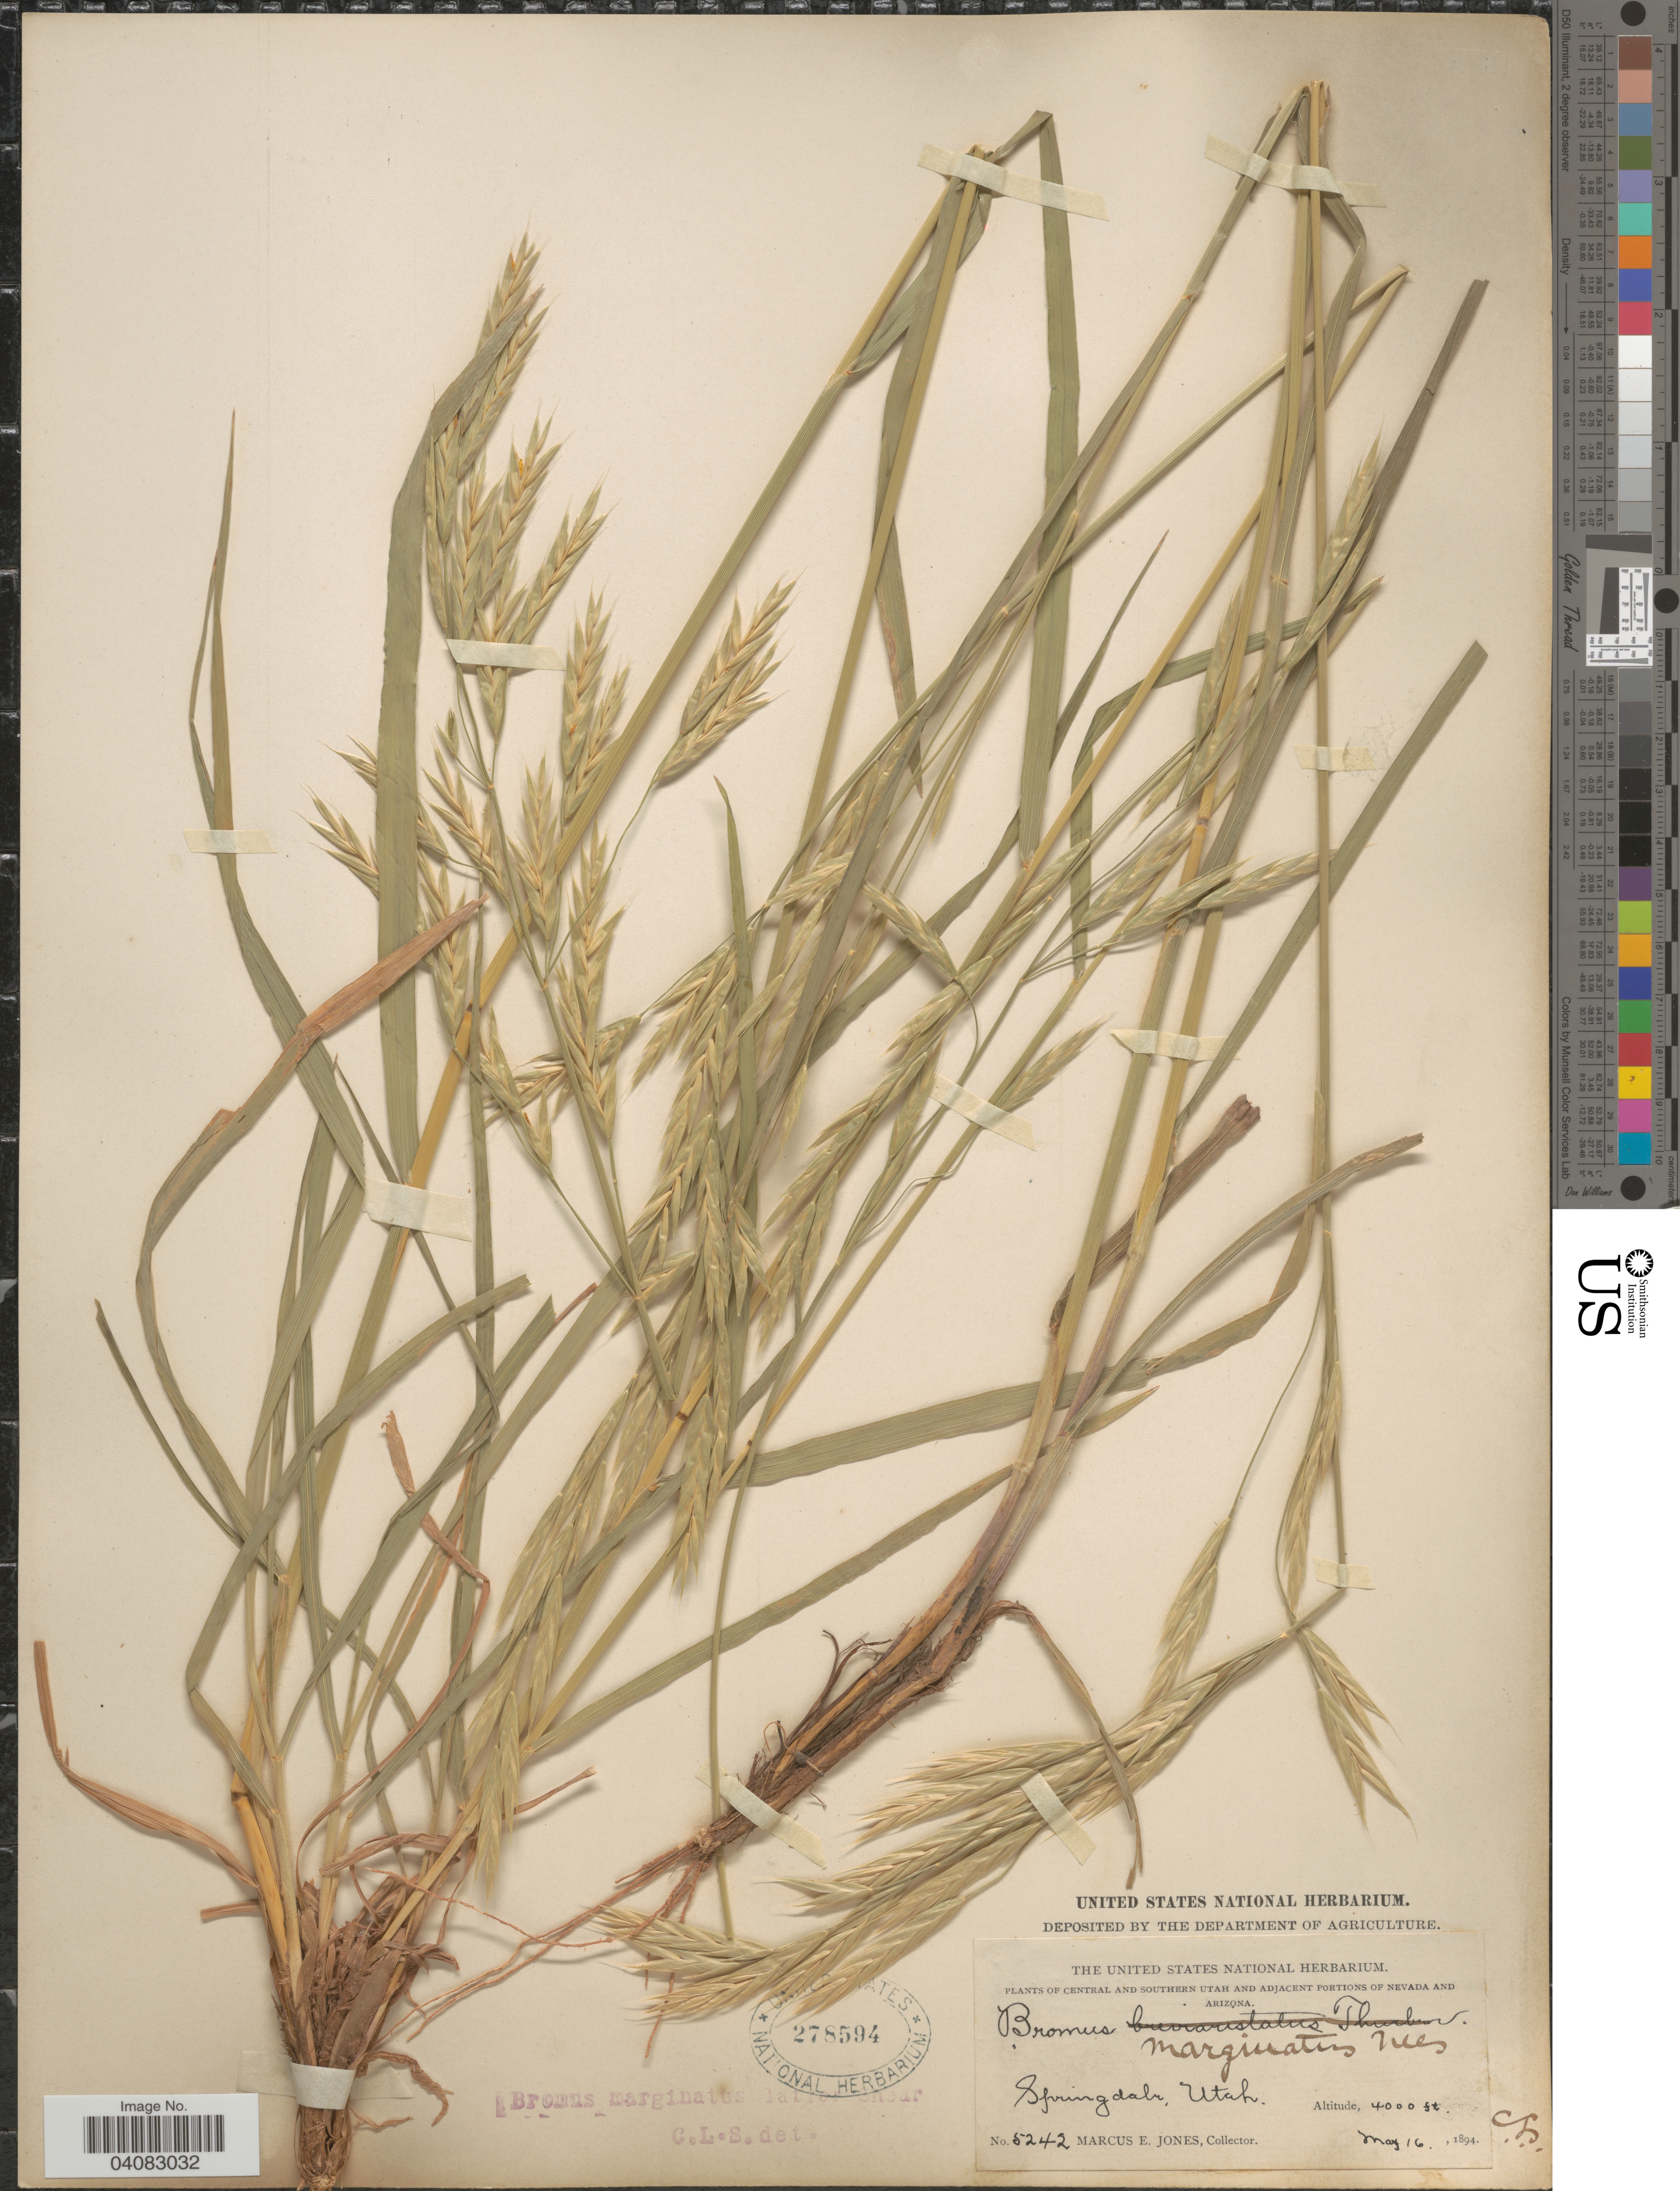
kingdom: Plantae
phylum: Tracheophyta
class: Liliopsida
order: Poales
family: Poaceae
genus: Bromus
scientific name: Bromus marginatus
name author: Nees ex Steud.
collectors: M. E. Jones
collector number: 5242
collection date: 1894-05-16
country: United States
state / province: Utah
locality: Central and Southern Utah. Springdale.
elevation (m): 1219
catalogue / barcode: US 278594